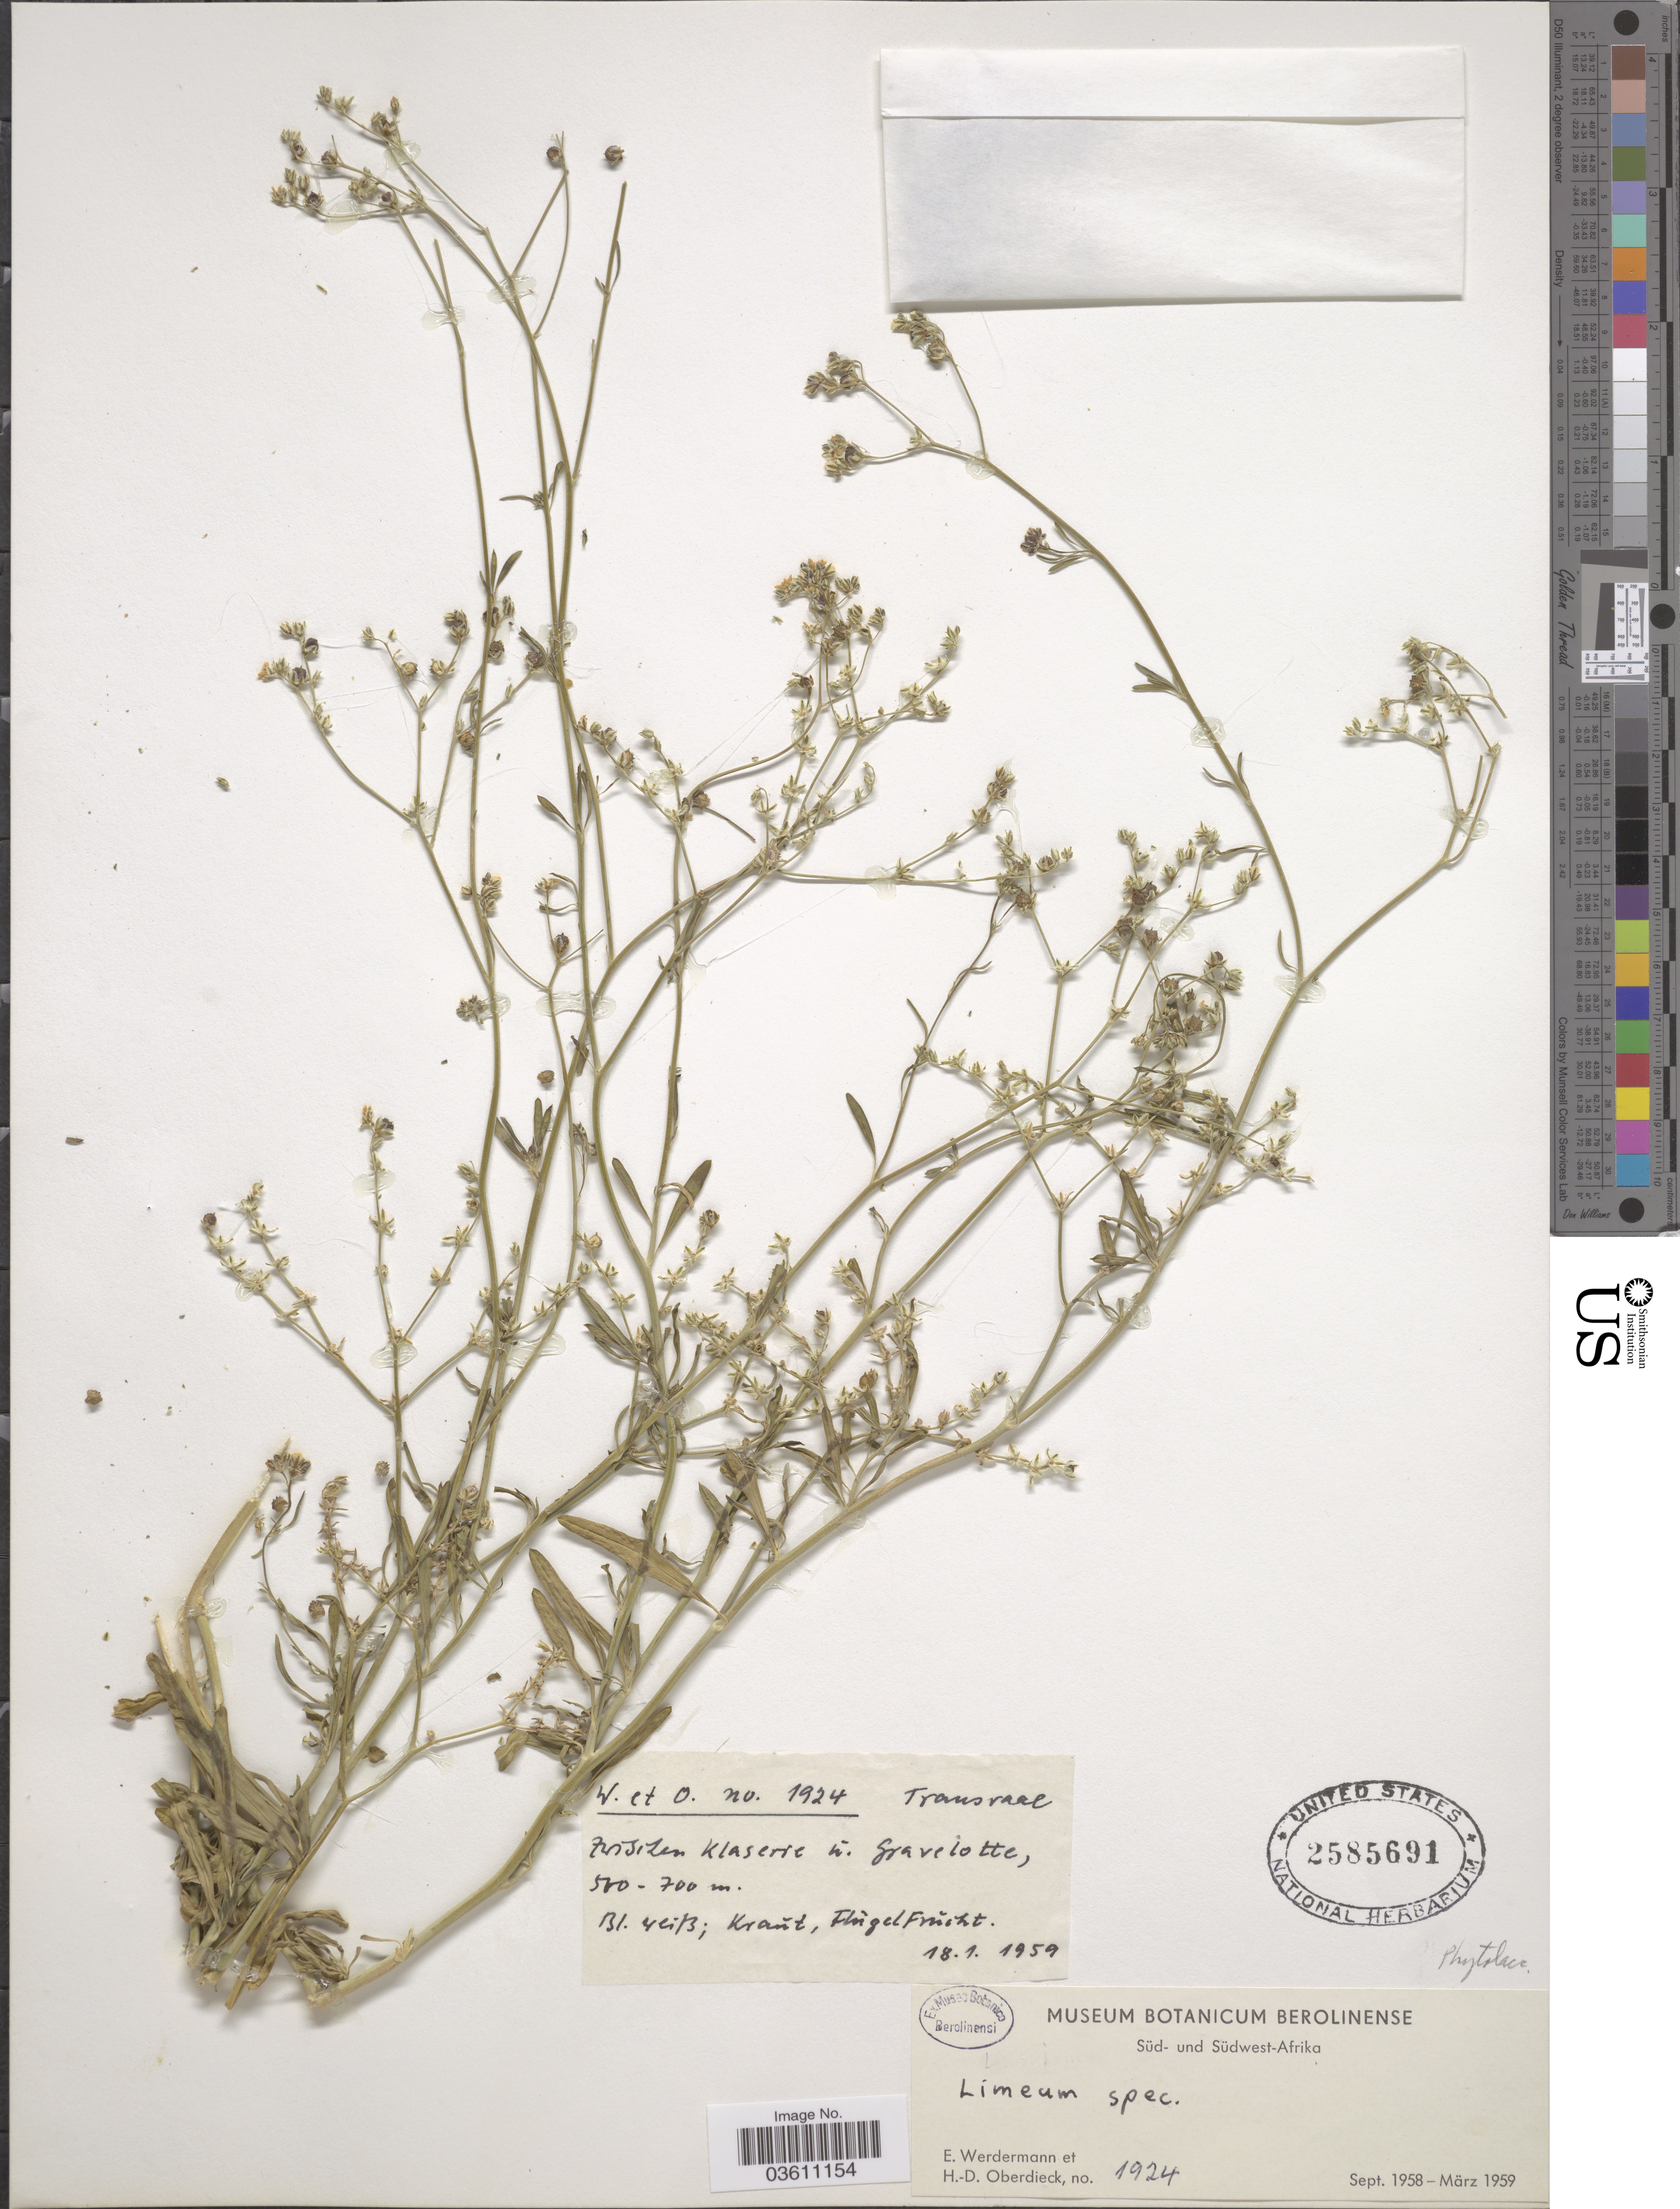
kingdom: Plantae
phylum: Tracheophyta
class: Magnoliopsida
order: Caryophyllales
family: Limeaceae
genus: Limeum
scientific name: Limeum sp.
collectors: E. Werdermann & H. Oberdieck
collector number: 1924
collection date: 1959-01-18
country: South Africa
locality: Transvaal. Zwischen Klaserre in. Gravelotte.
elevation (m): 500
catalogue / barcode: US 2585691